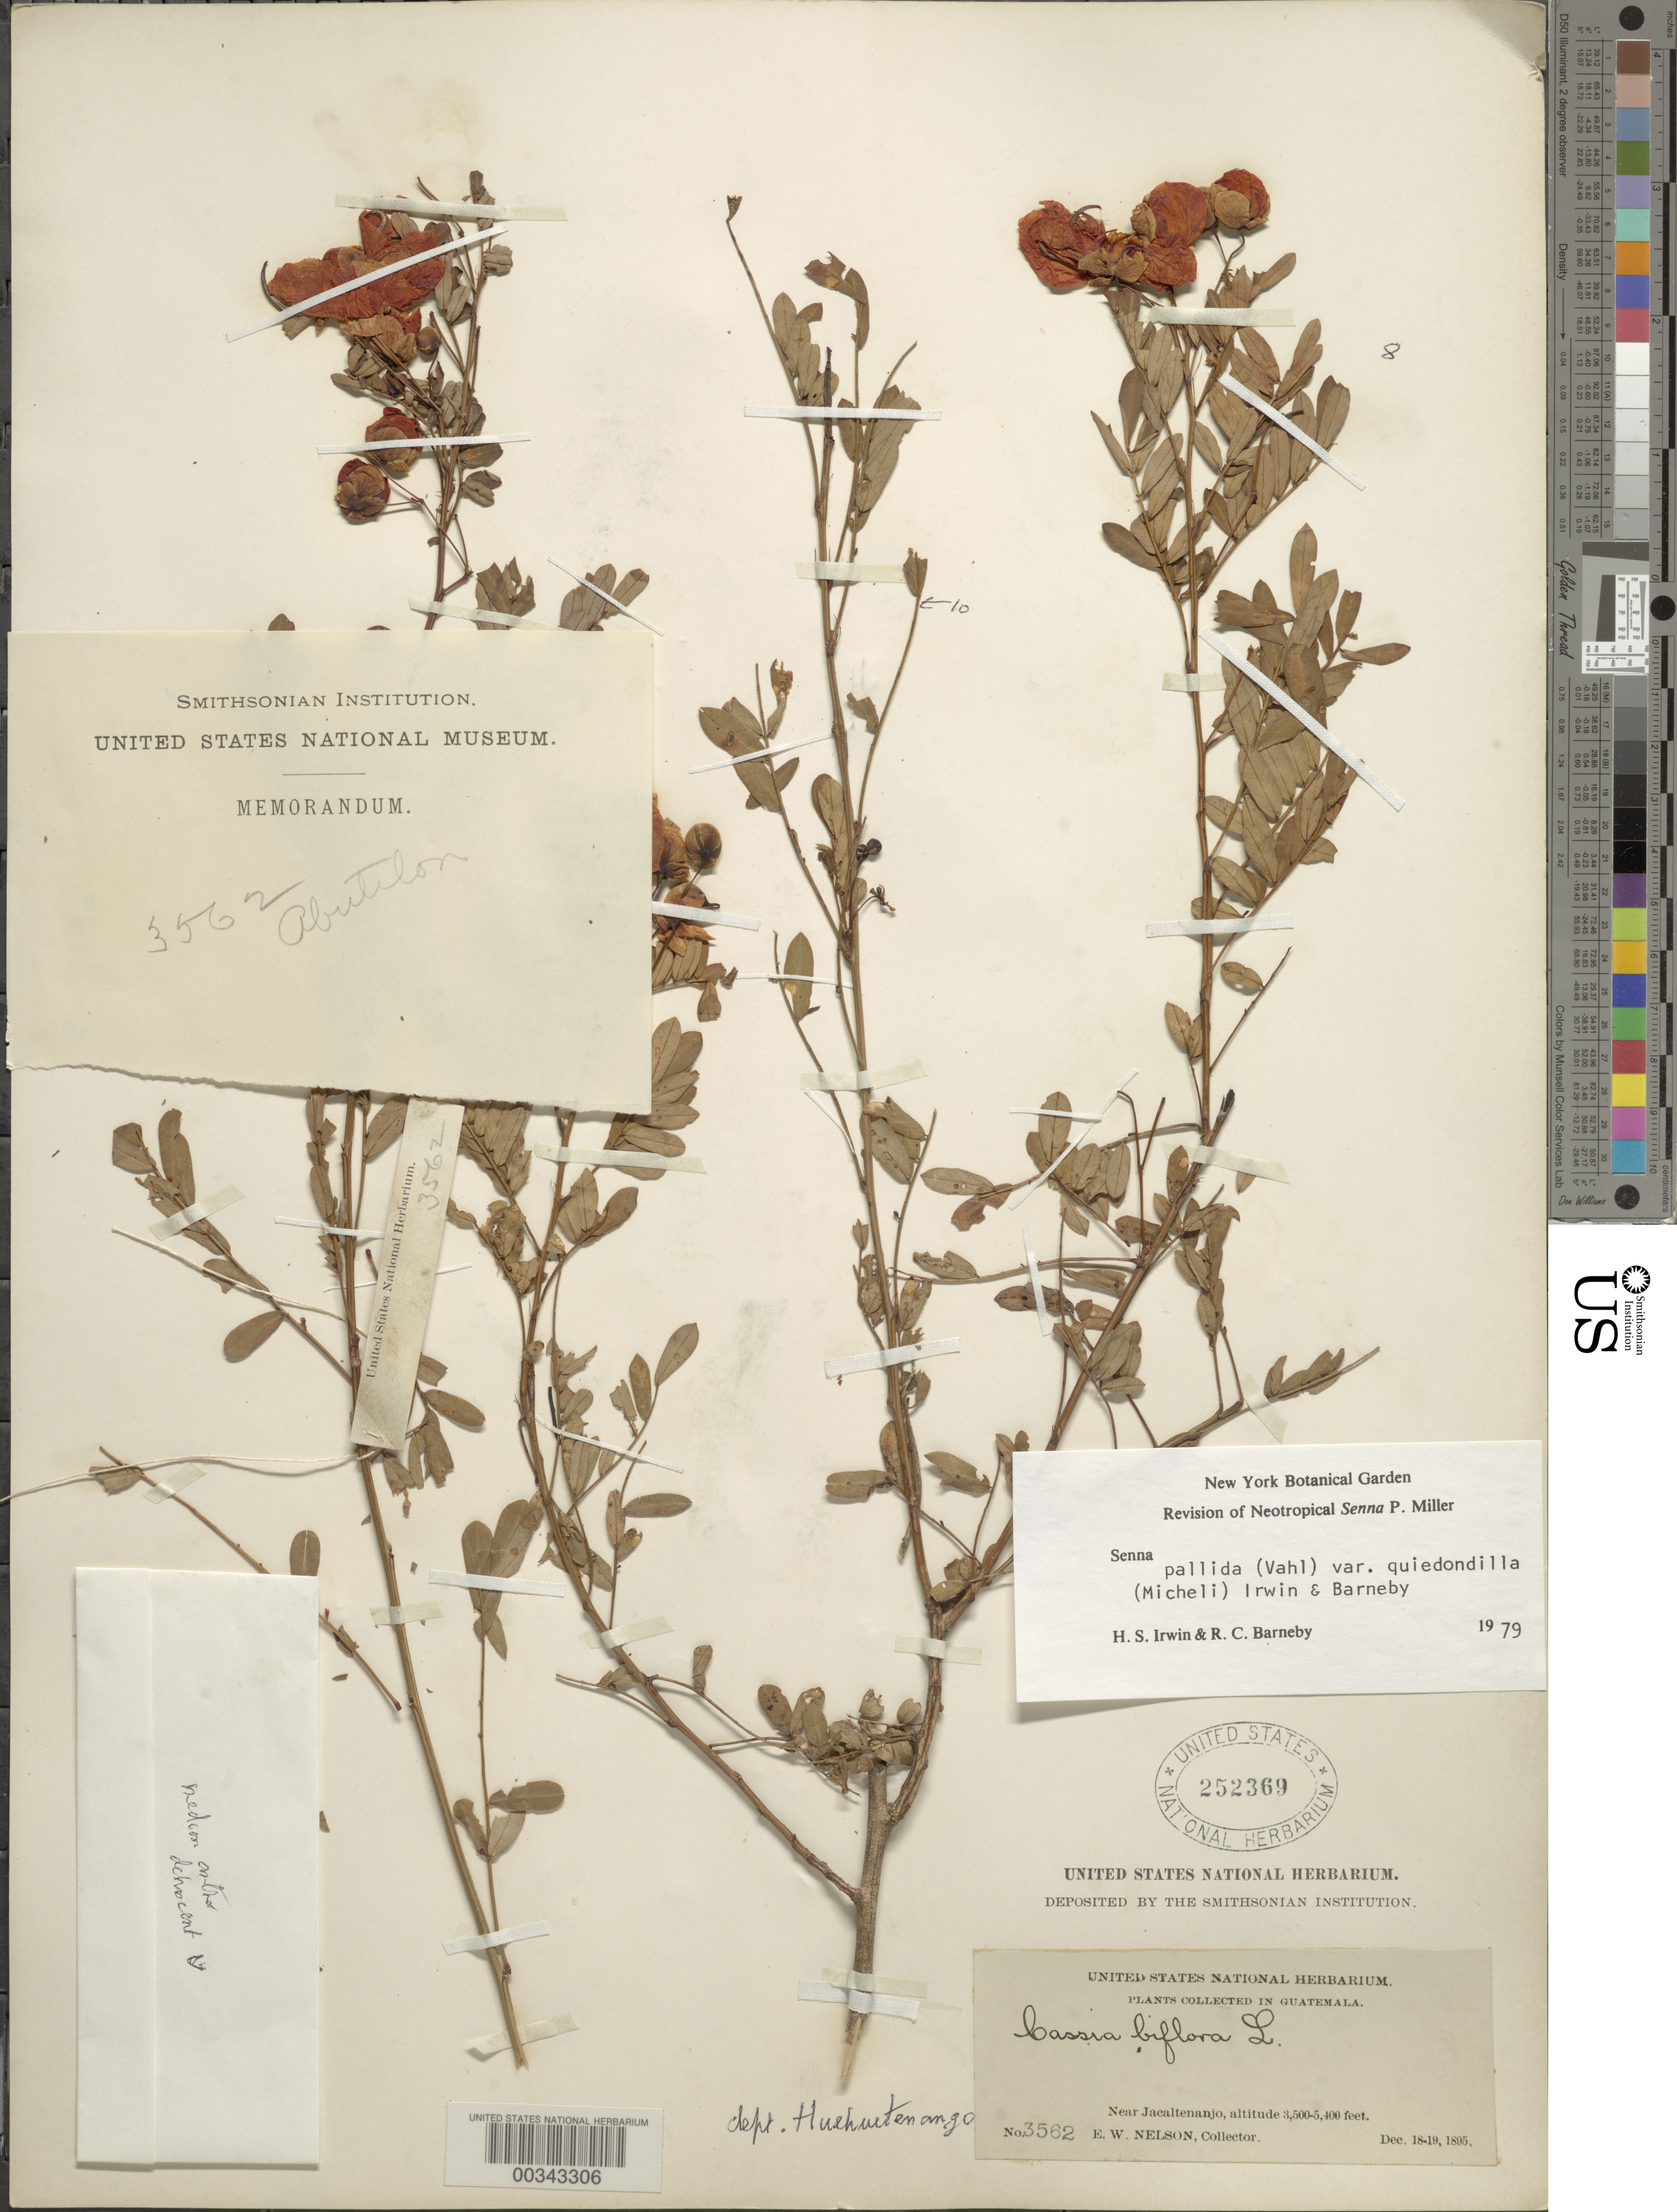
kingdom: Plantae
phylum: Tracheophyta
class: Magnoliopsida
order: Fabales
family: Fabaceae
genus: Senna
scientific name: Senna pallida var. quiedondilla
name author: (Micheli) H.S. Irwin & Barneby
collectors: E. W. Nelson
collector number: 3562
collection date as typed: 18 Dec 1895 to 19 Dec 1895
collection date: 1895-12-18/1895-12-19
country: Guatemala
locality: Near jacaltenanjo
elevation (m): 1067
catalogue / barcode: US 252369